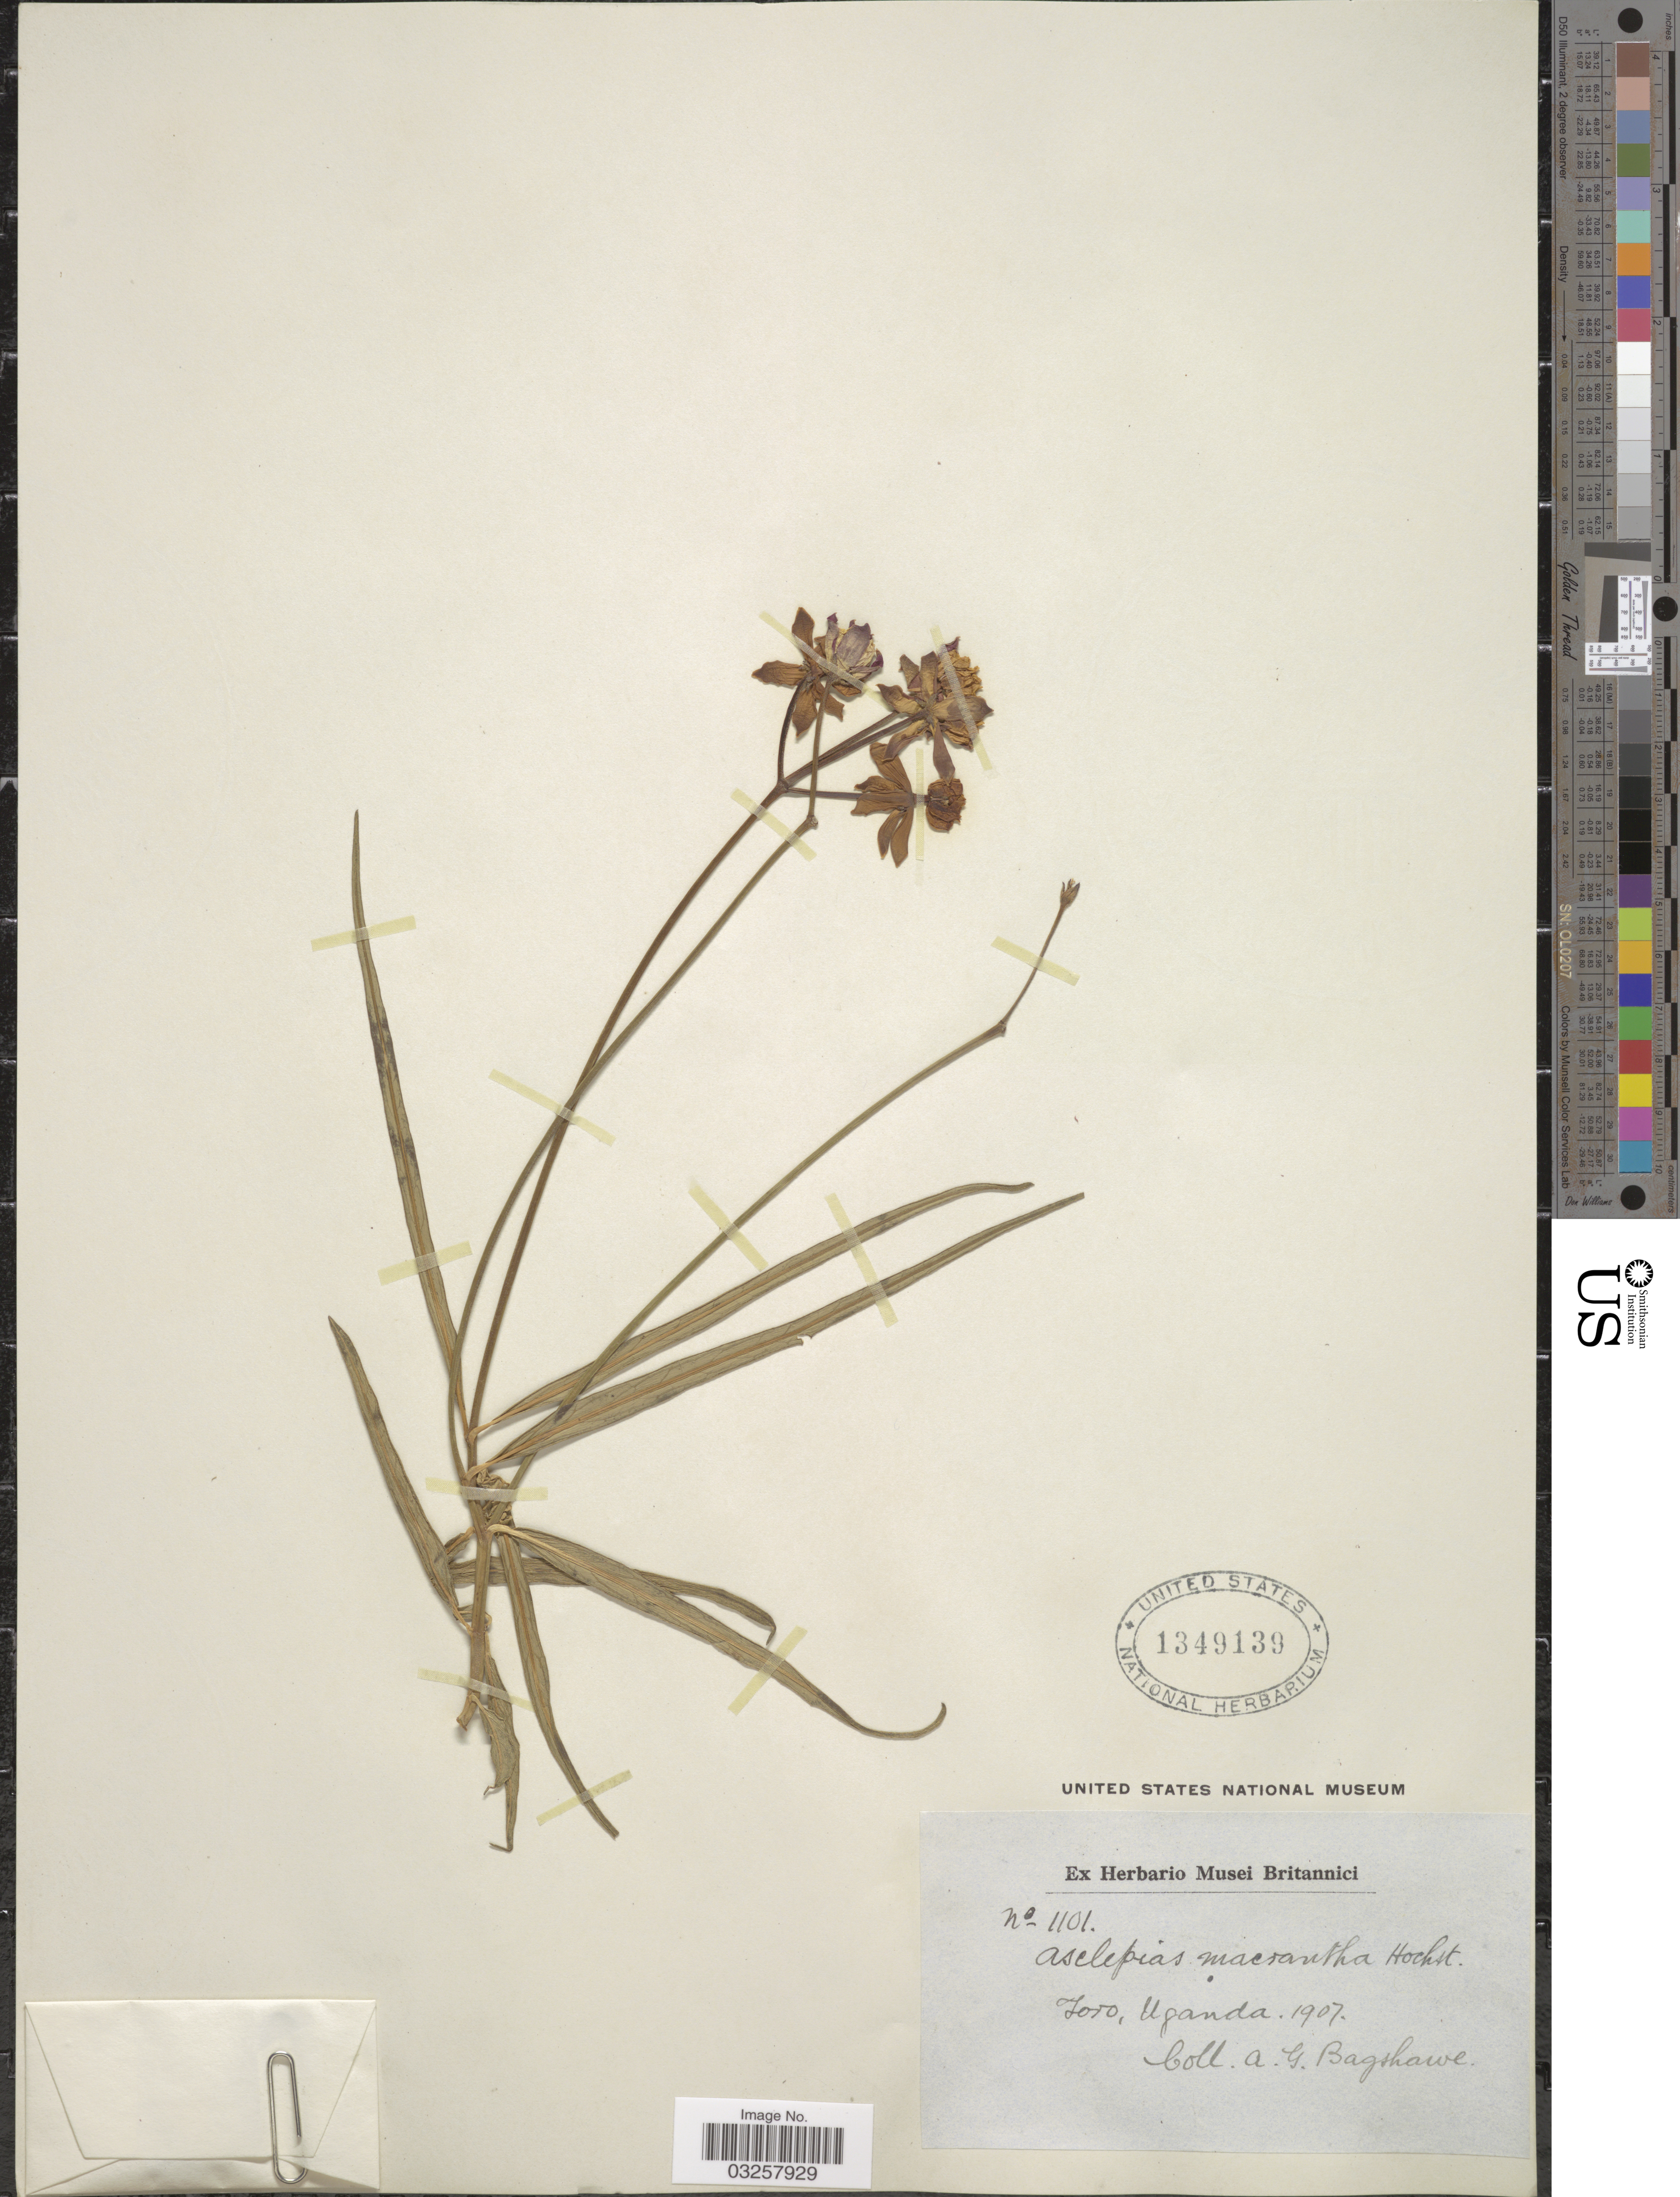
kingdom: Plantae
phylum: Tracheophyta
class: Magnoliopsida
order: Gentianales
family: Apocynaceae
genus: Stathmostelma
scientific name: Stathmostelma pedunculatum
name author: (Decne.) K. Schum.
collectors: A. Bagshawe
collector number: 1101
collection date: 1907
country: Uganda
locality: Toro.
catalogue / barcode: US 1349139